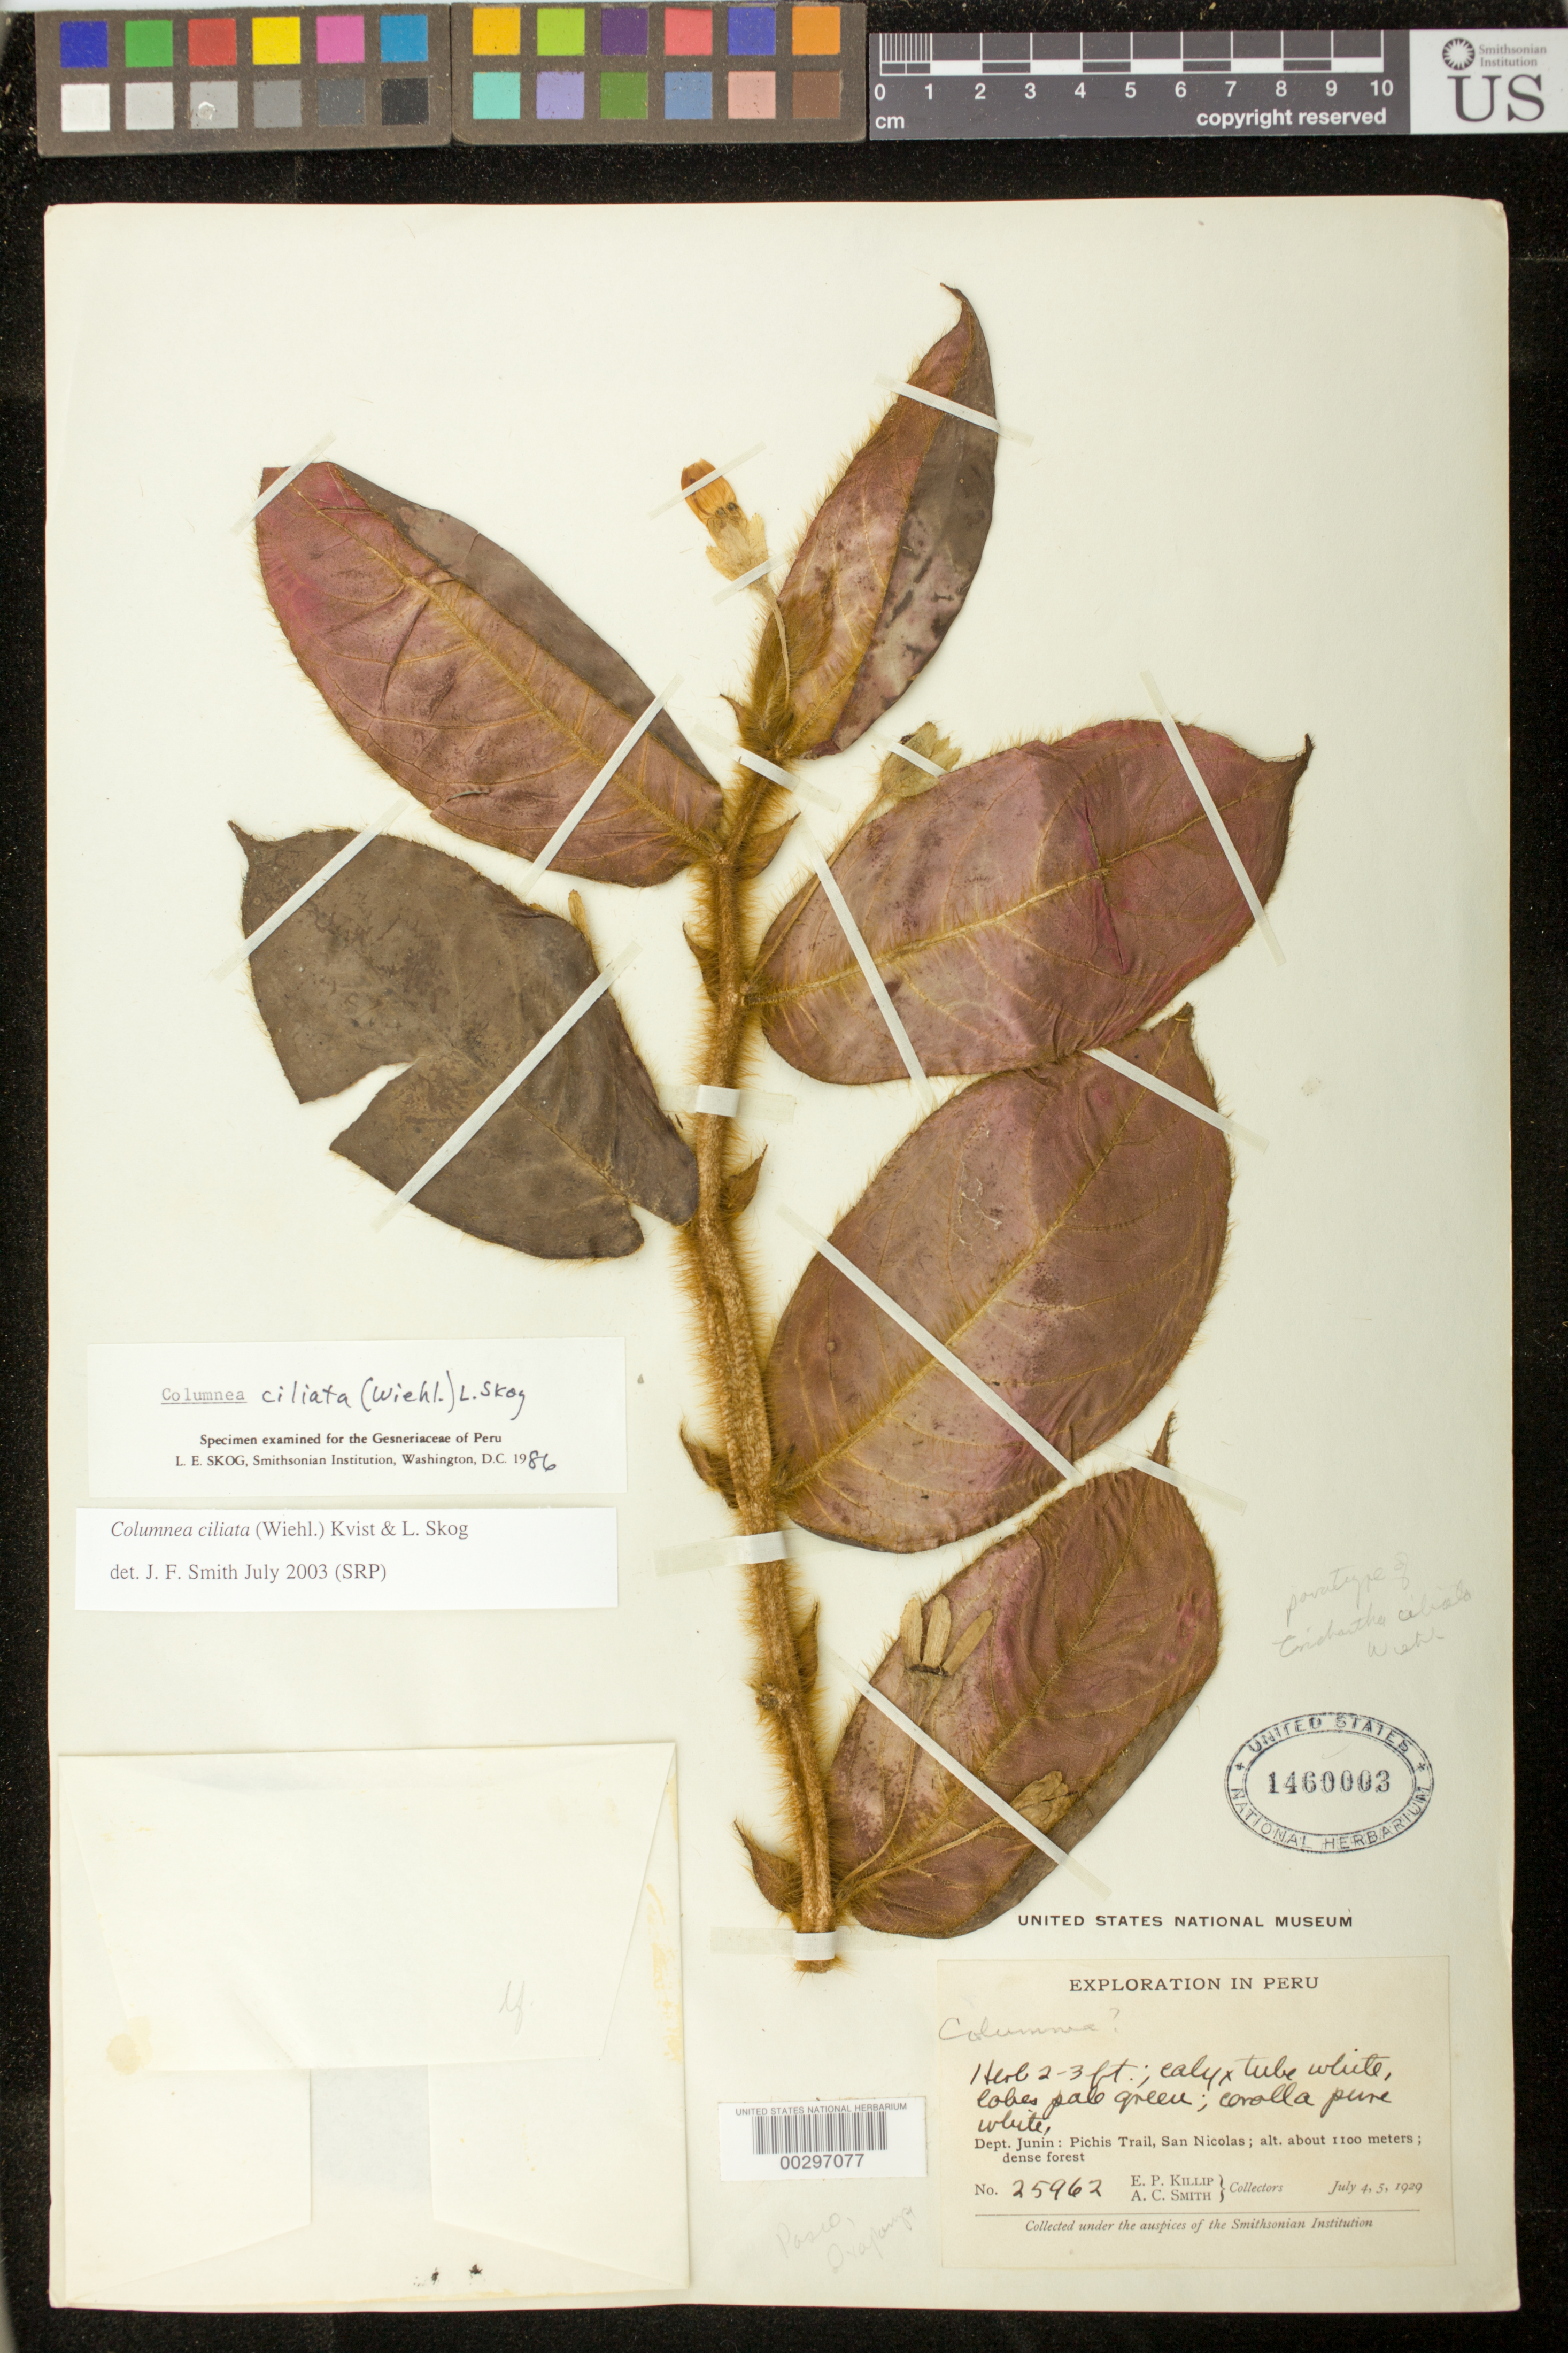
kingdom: Plantae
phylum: Tracheophyta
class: Magnoliopsida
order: Lamiales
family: Gesneriaceae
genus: Columnea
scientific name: Columnea ciliata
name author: (Wiehler) L.P. Kvist & L.E. Skog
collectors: E. P. Killip & A. C. Smith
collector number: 25962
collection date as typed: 4-5 Jul 1929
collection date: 1929-07-04/1929-07-05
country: Peru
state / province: Junín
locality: Pichis trail, San Nicolas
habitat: Dense forest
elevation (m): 1100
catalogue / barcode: US 1460003